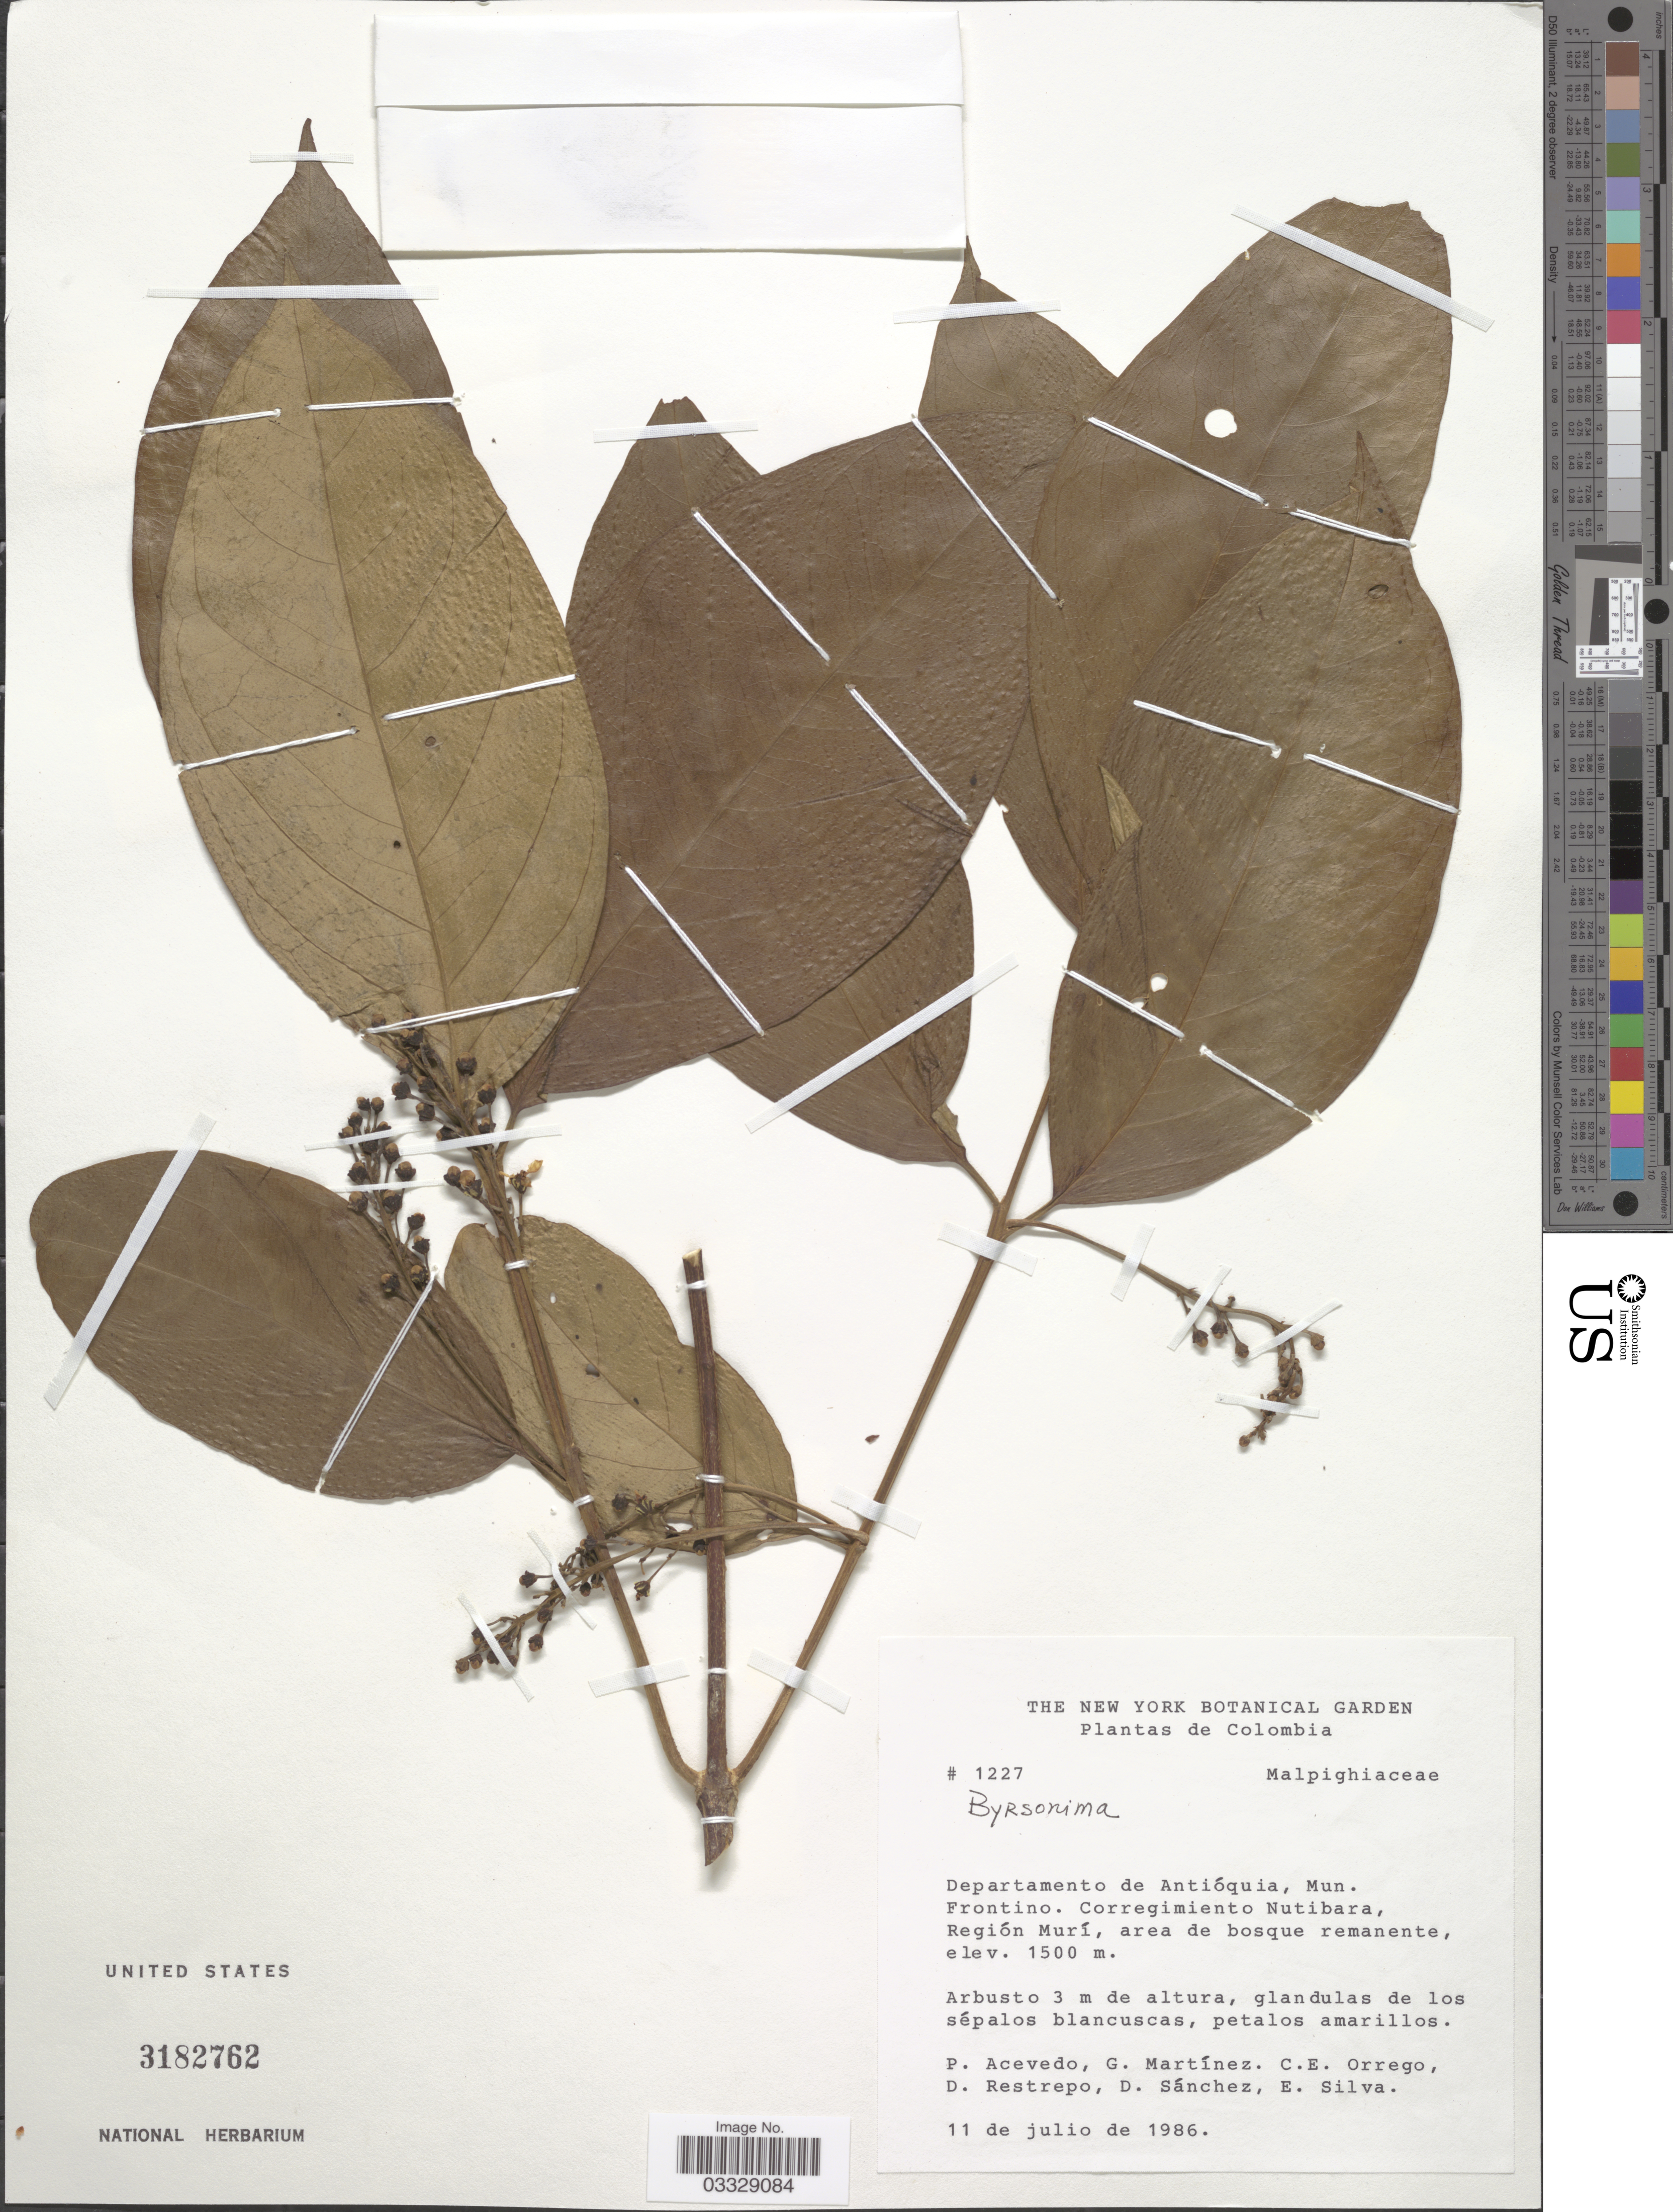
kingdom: Plantae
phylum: Tracheophyta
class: Magnoliopsida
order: Malpighiales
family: Malpighiaceae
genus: Byrsonima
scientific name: Byrsonima sp.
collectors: P. Acevedo-Rodr., G. Martínez, C. Orrego, D. Restrepo & et al.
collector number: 1227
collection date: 1986-07-11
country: Colombia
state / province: Antioquia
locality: Departamento de Antióquia, Mun. Frontino. Corregimiento Nutibara, Región Murí.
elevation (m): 1500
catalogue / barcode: US 3182762